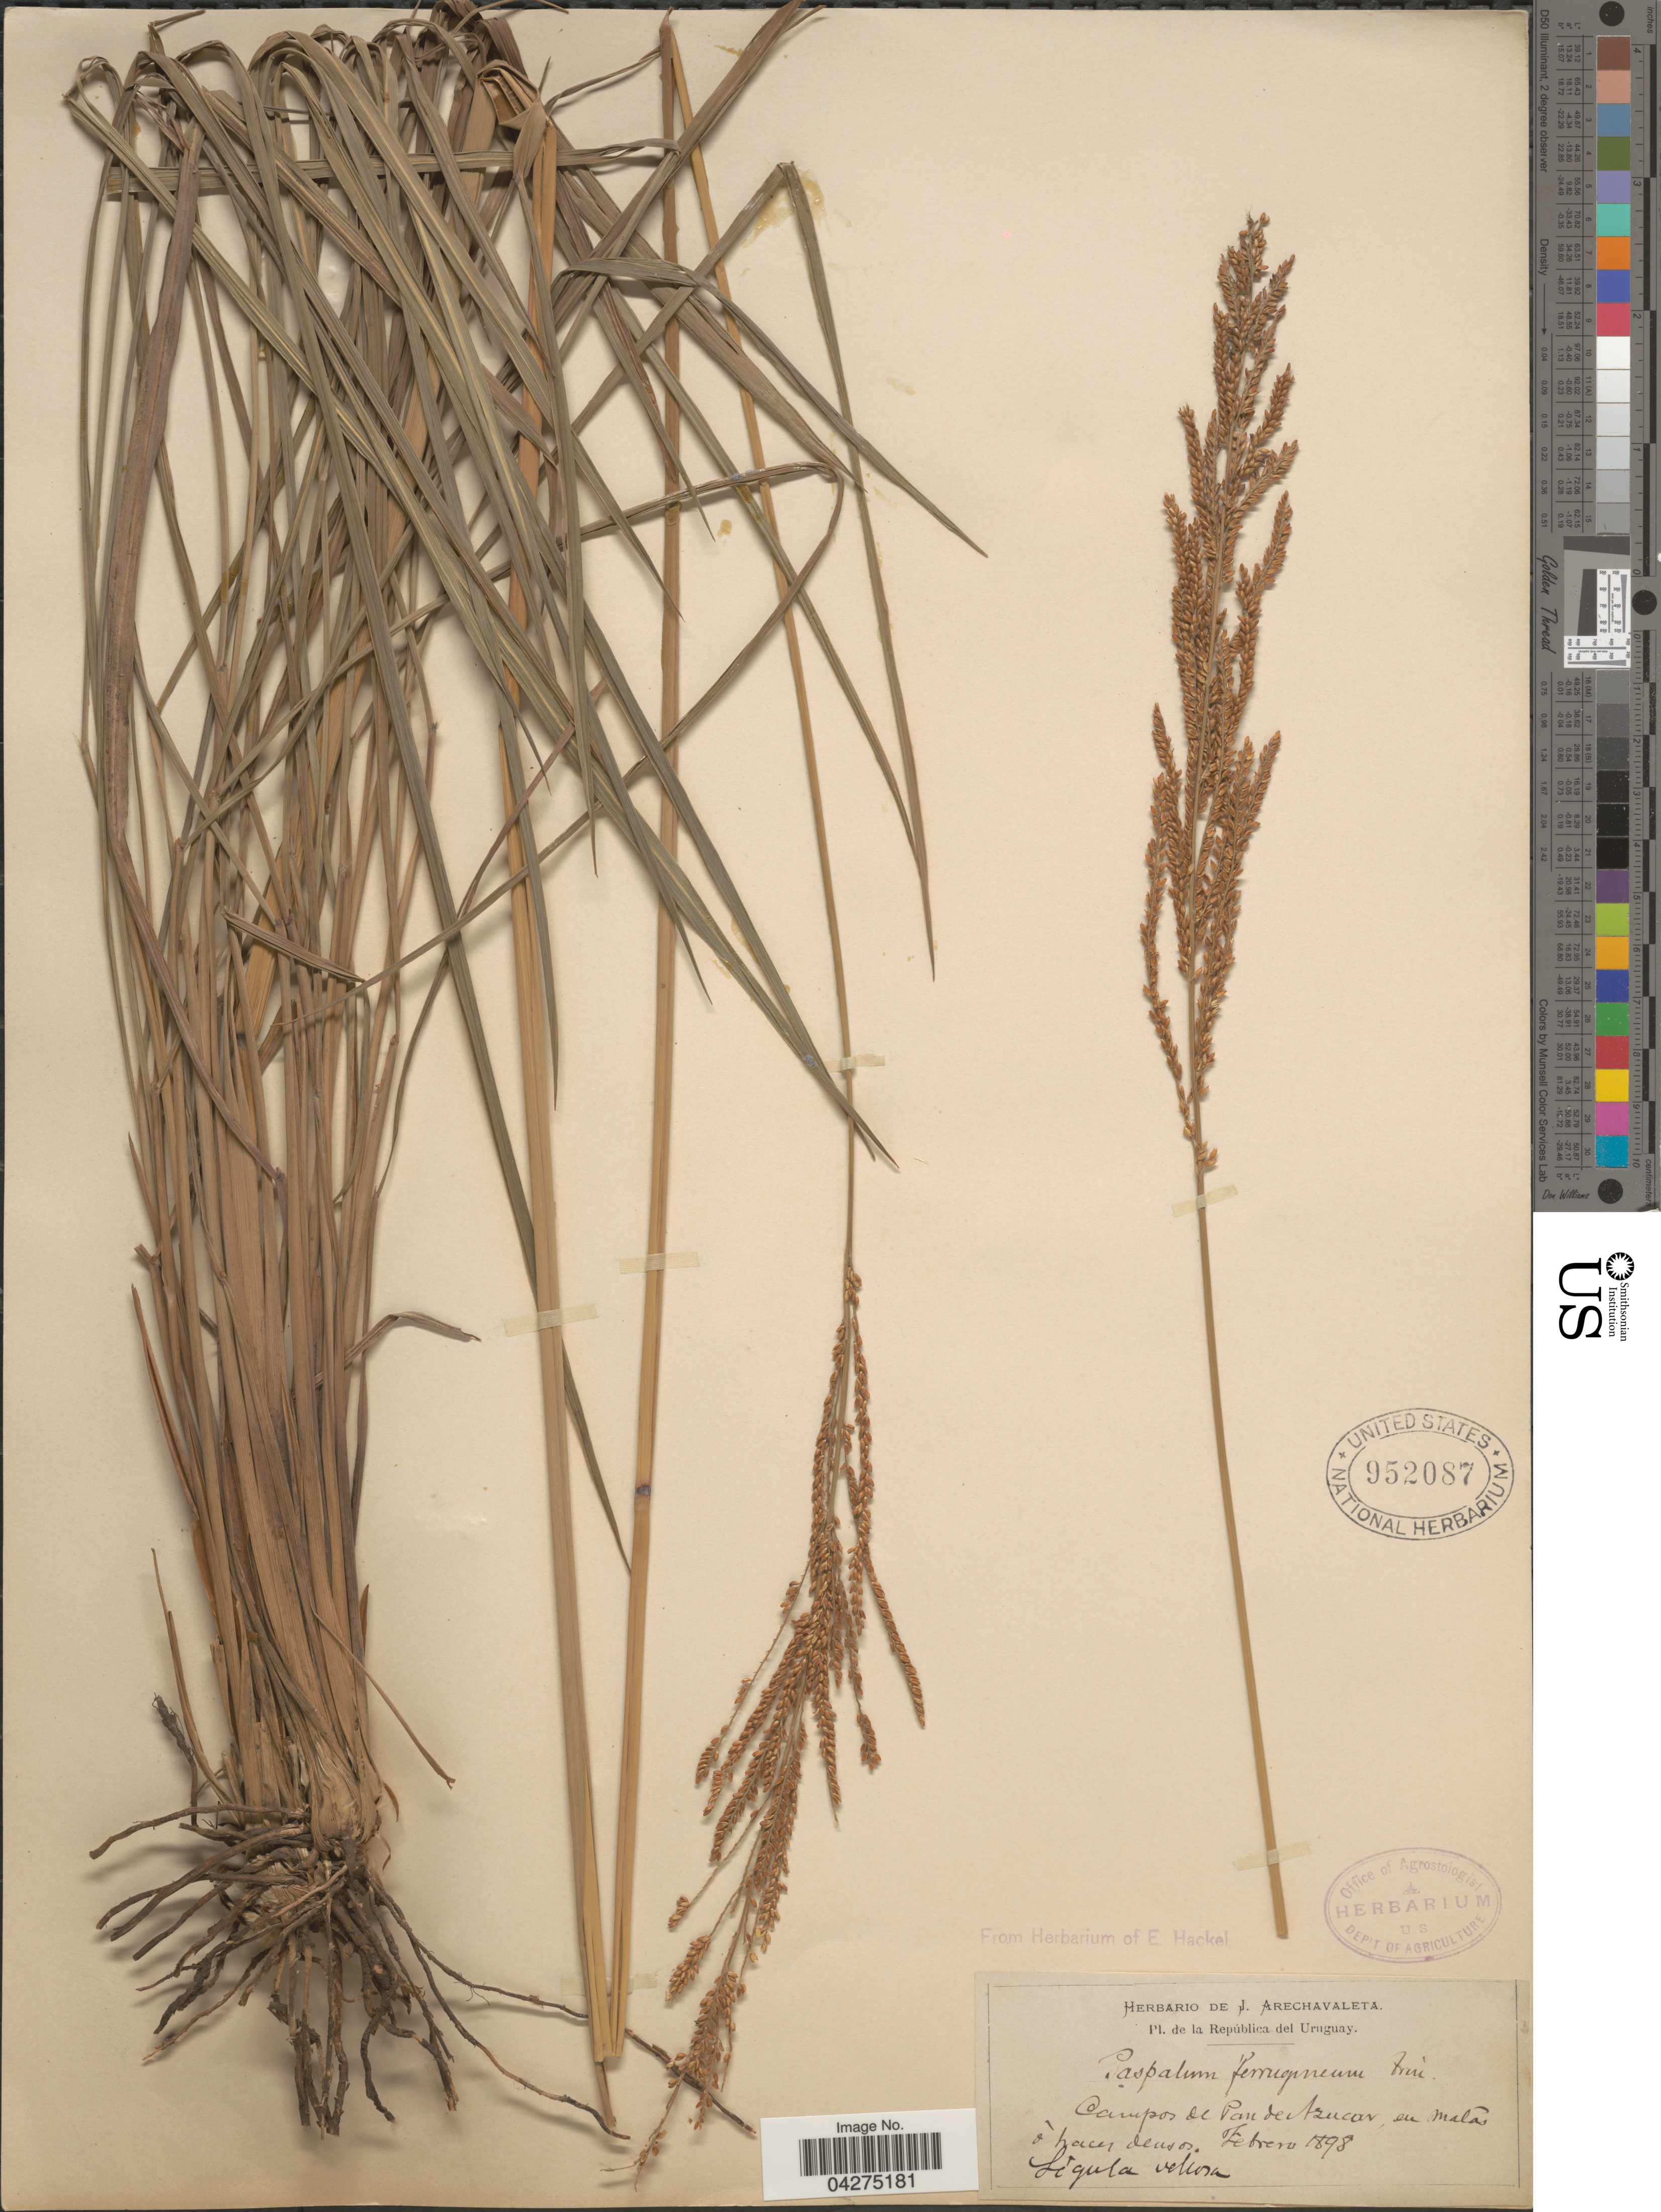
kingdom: Plantae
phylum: Tracheophyta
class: Liliopsida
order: Poales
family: Poaceae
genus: Paspalum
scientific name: Paspalum quadrifarium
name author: Lam.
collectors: ex herb. de J. Arechavaleta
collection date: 1898-02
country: Uruguay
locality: República del Uruguay. Campos de Pan de Azucar, en malas à hacer densos.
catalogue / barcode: US 952087